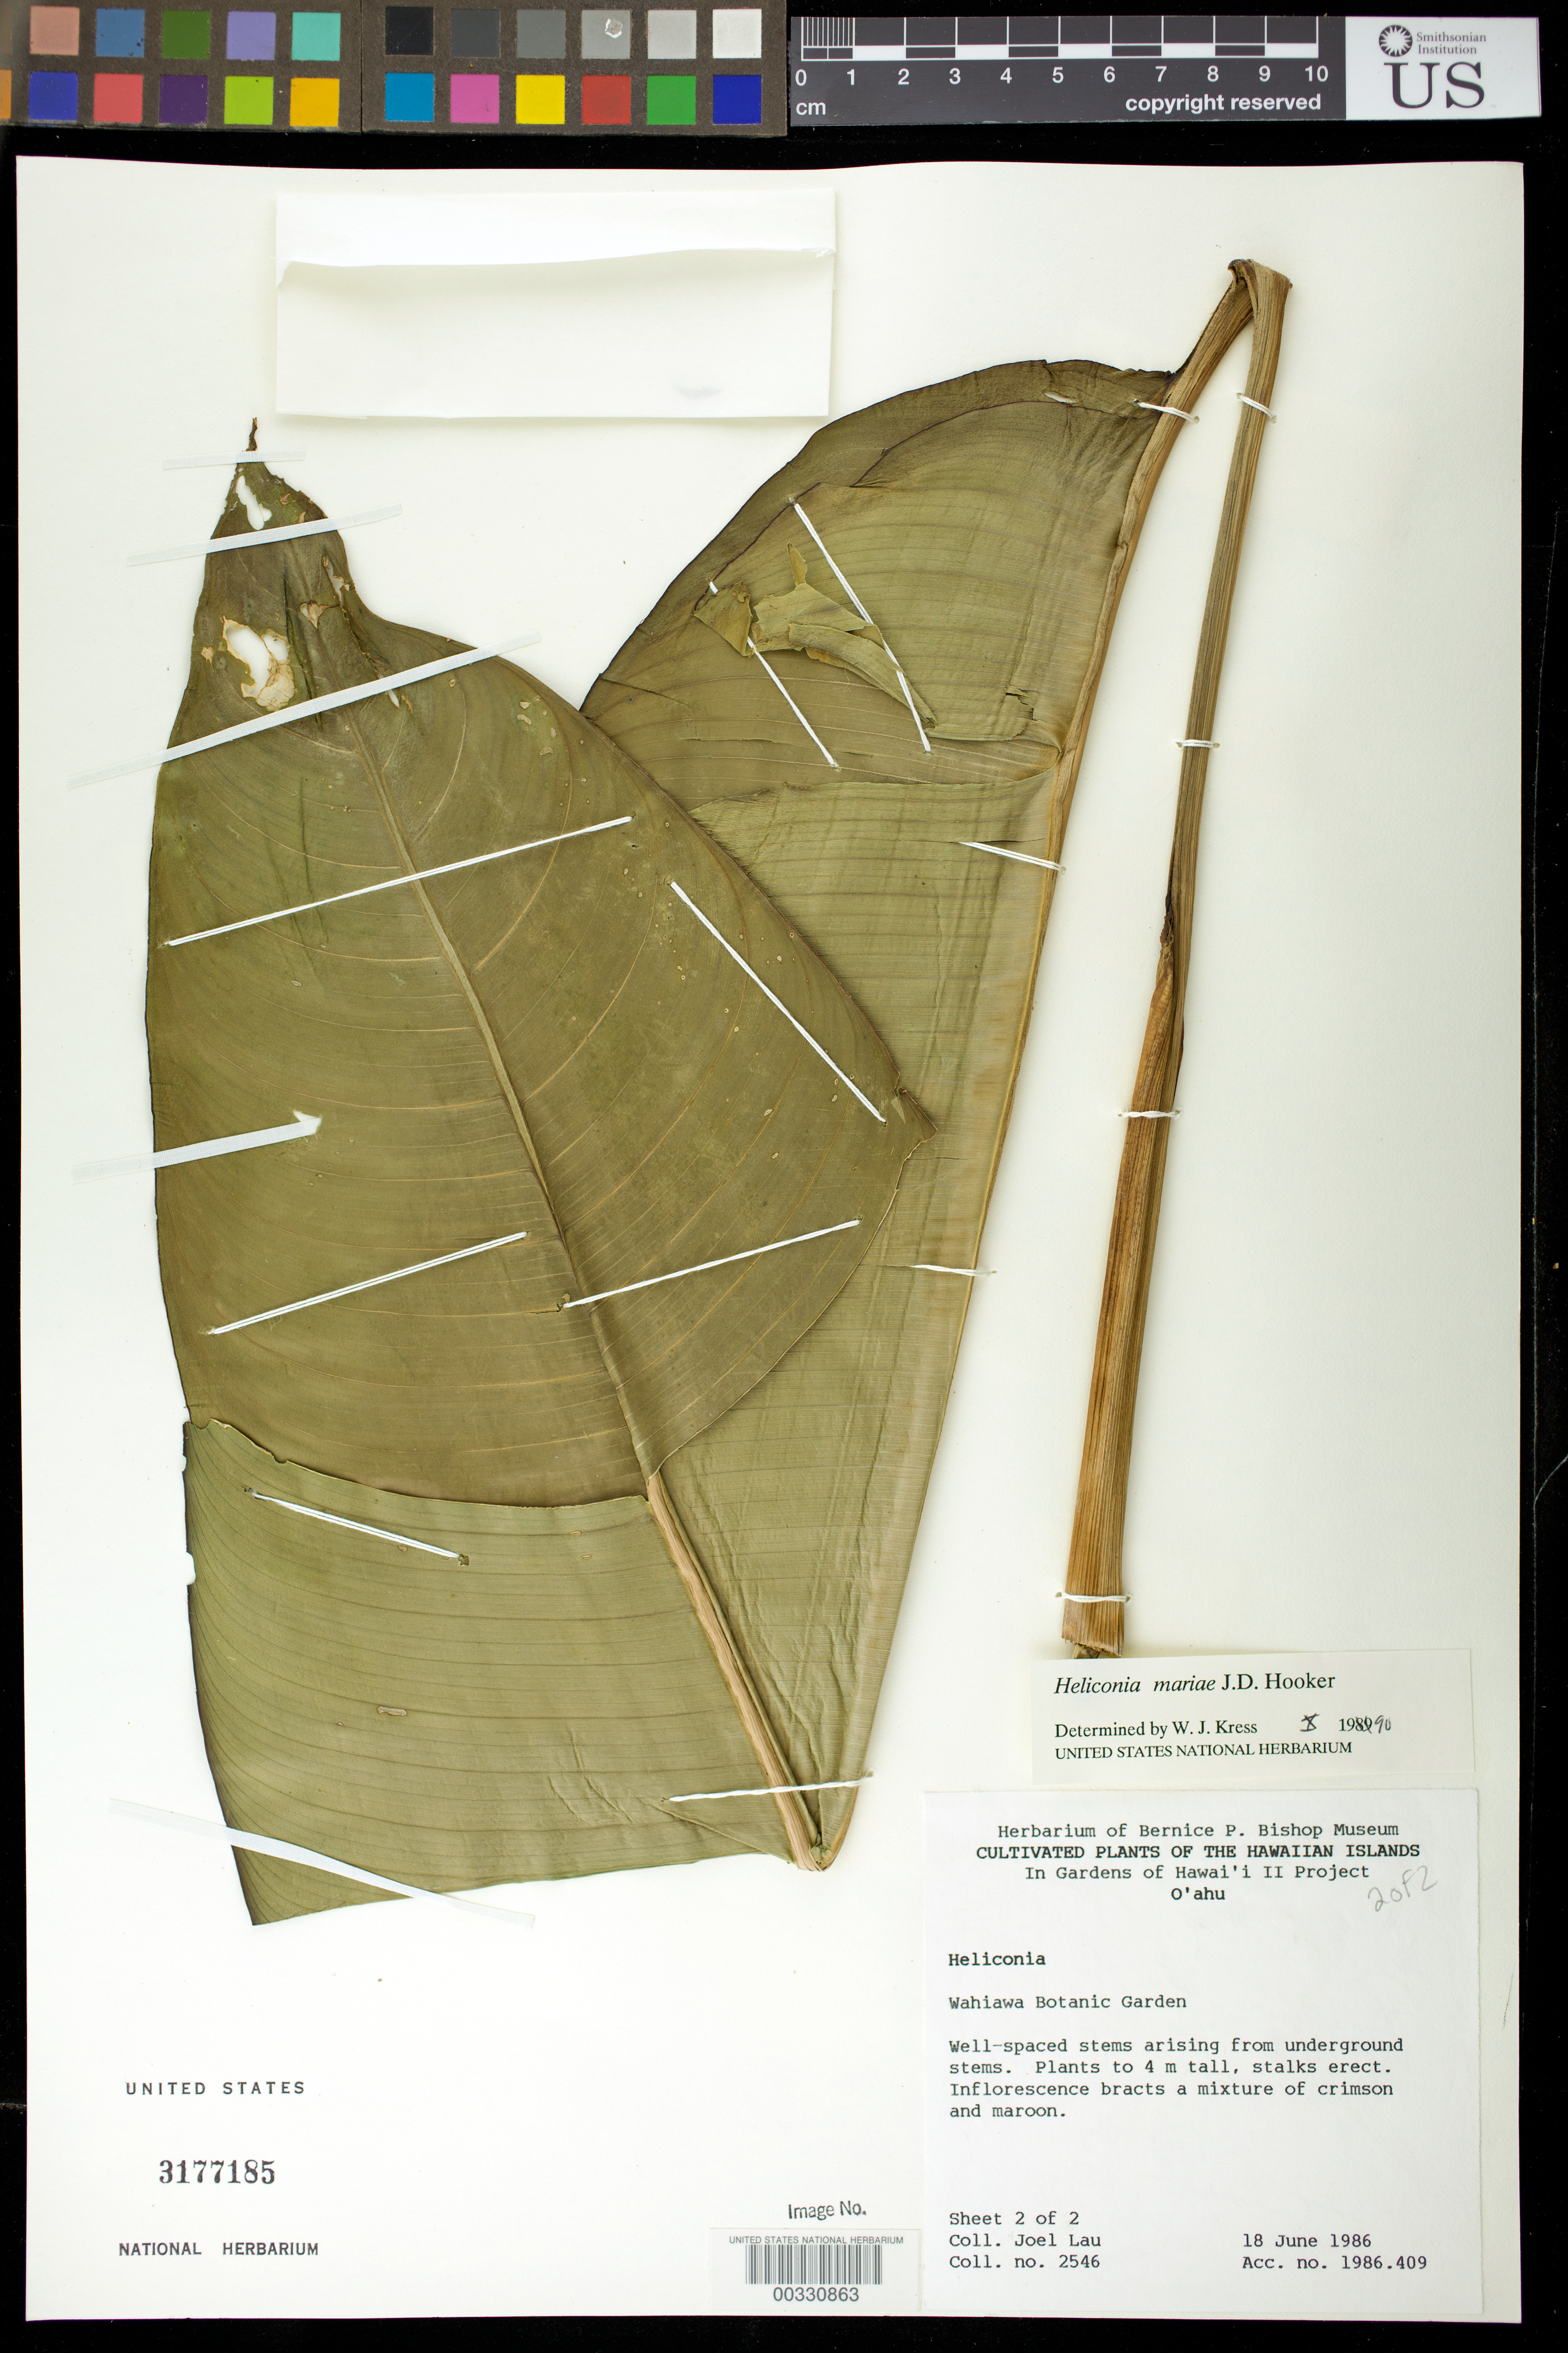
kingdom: Plantae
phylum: Tracheophyta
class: Liliopsida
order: Zingiberales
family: Heliconiaceae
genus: Heliconia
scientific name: Heliconia mariae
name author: Hook. f.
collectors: J. Lau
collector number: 2546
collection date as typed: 18 Jun 1986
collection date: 1986-06-18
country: United States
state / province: Florida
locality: Southern Florida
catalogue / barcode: US 3177185